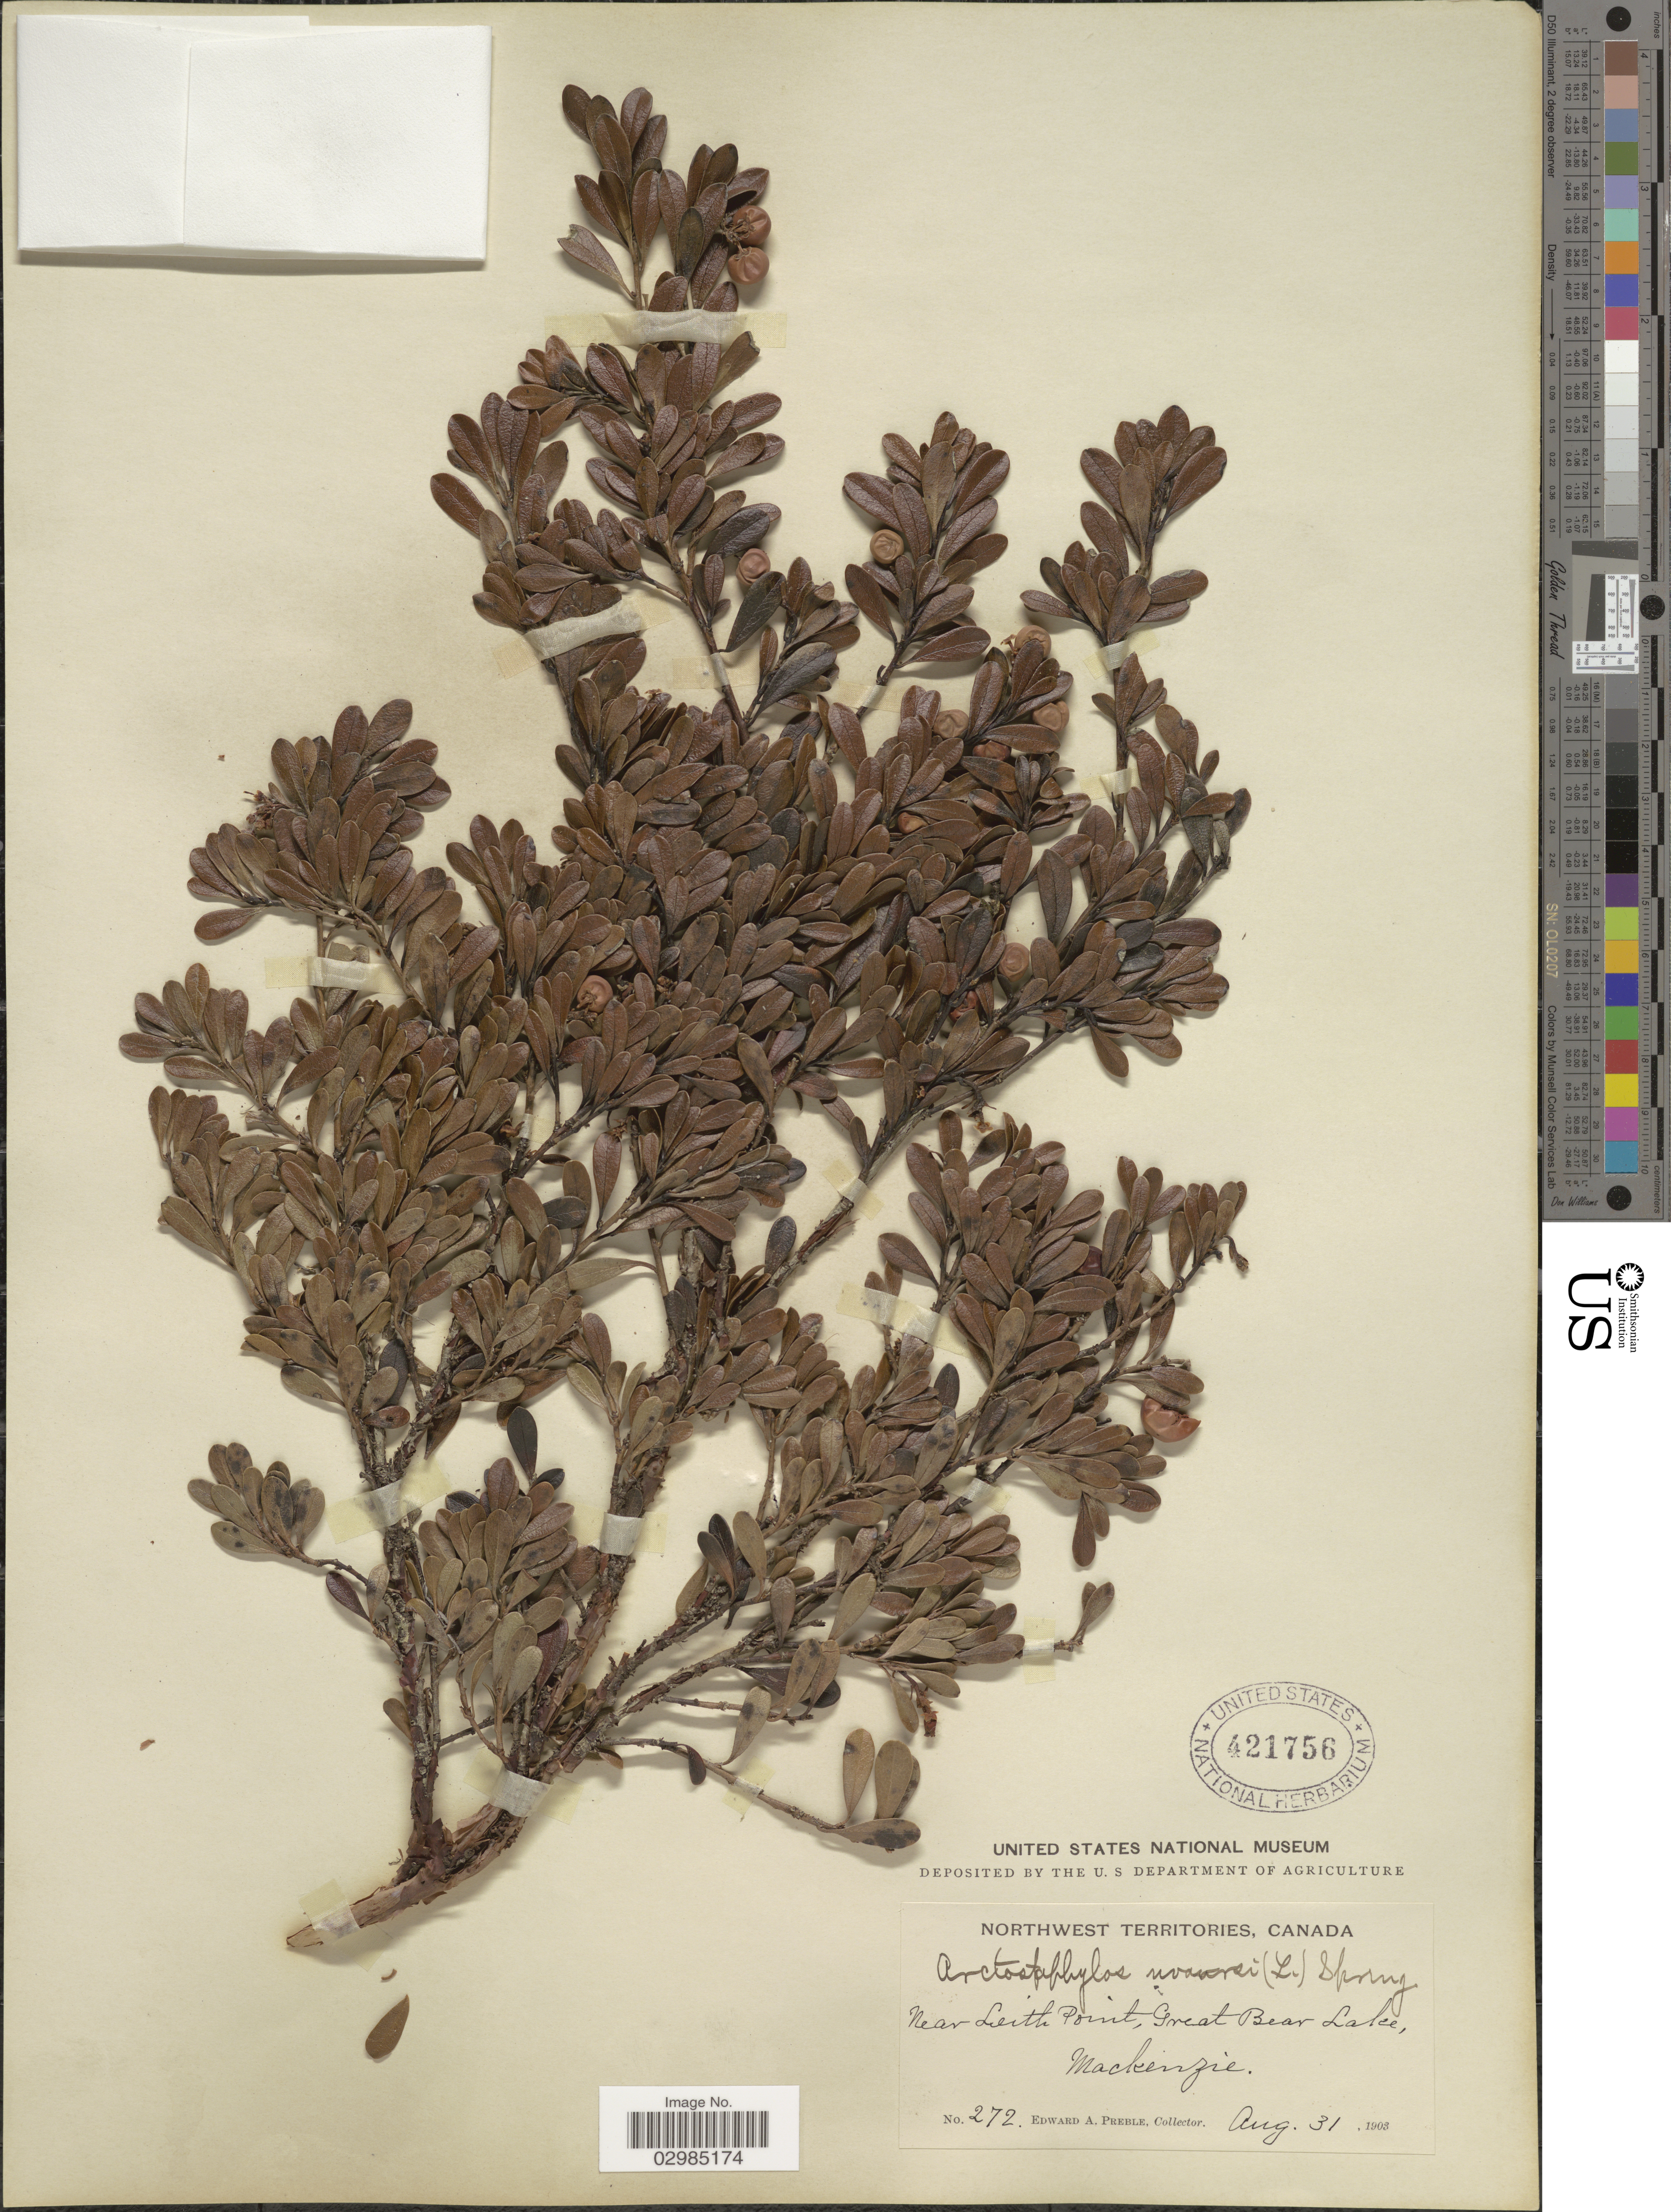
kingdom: Plantae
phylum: Tracheophyta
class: Magnoliopsida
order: Ericales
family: Ericaceae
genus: Arctostaphylos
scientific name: Arctostaphylos uva-ursi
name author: (L.) Spreng.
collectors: E. Preble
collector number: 272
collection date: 1903-08-31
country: Canada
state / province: Northwest Territories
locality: Near Leith Point, Great Bear Lake, Mackenzie.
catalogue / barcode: US 421756